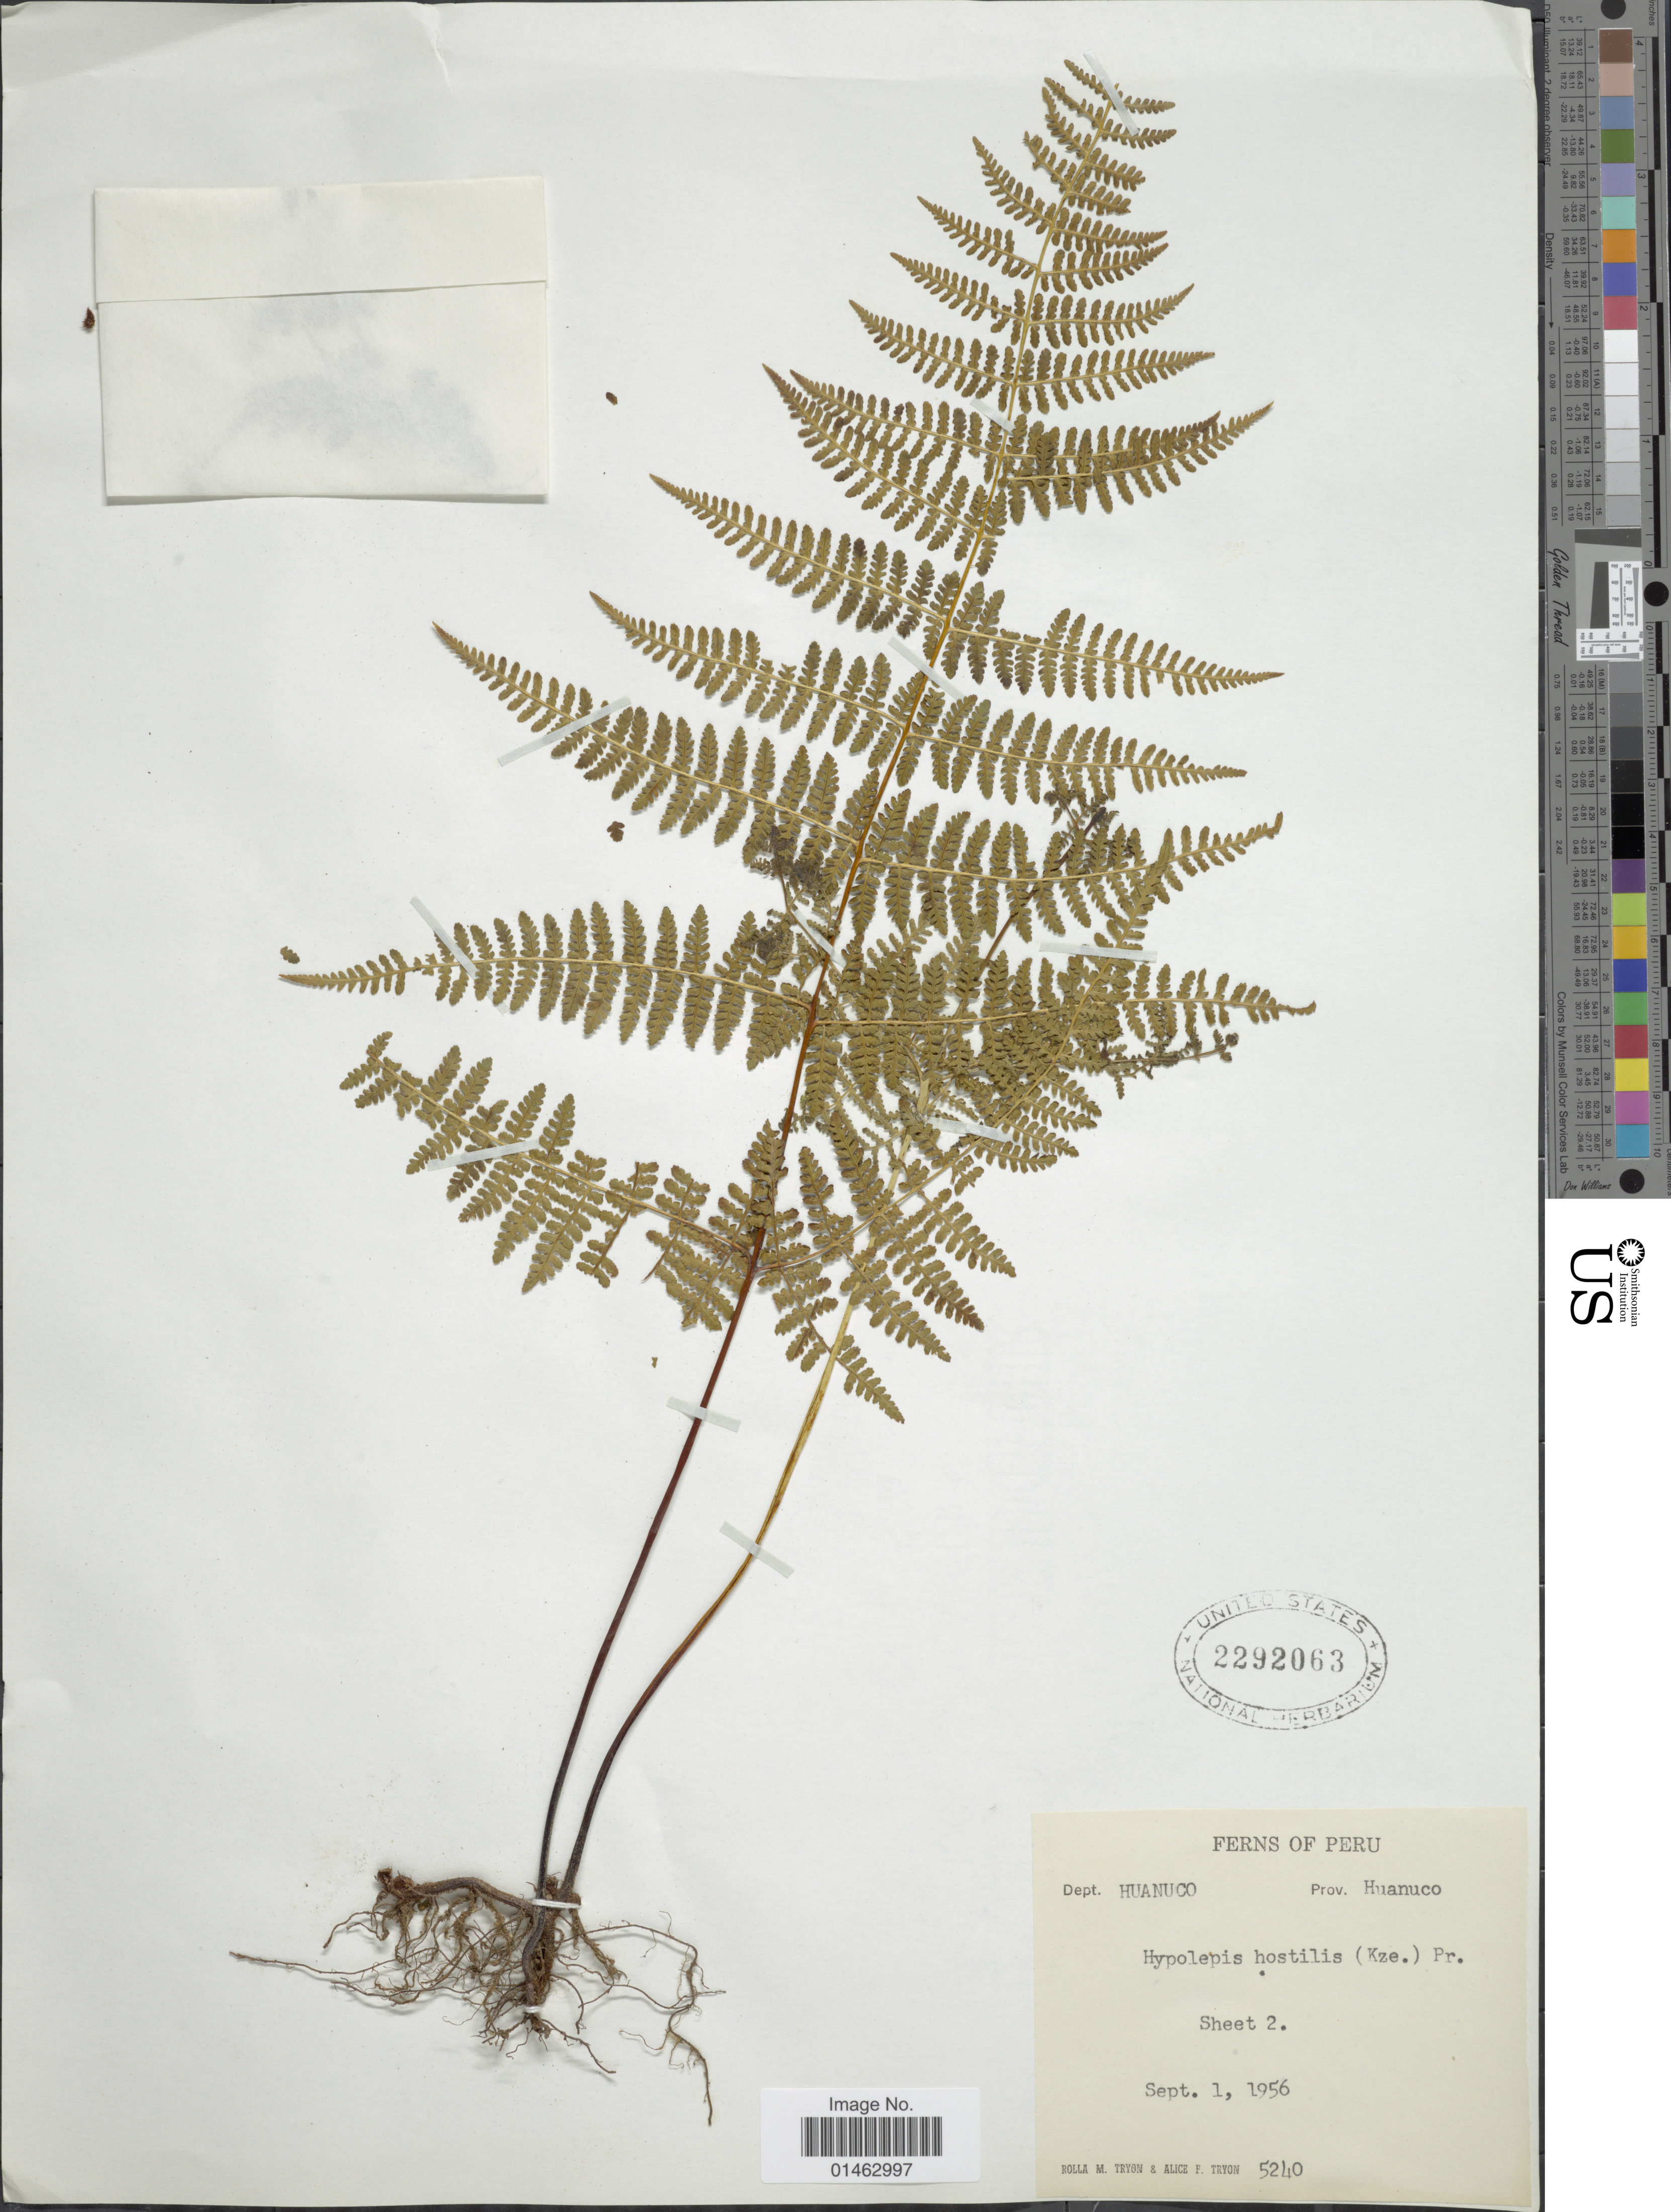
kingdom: Plantae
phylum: Tracheophyta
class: Polypodiopsida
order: Polypodiales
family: Dennstaedtiaceae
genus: Hypolepis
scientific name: Hypolepis hostilis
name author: (Kunze) C. Presl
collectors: R. M. Tryon & A. F. Tryon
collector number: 5240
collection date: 1956-09-01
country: Peru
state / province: Huánuco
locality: Dep. Huanuco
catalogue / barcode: US 2292063